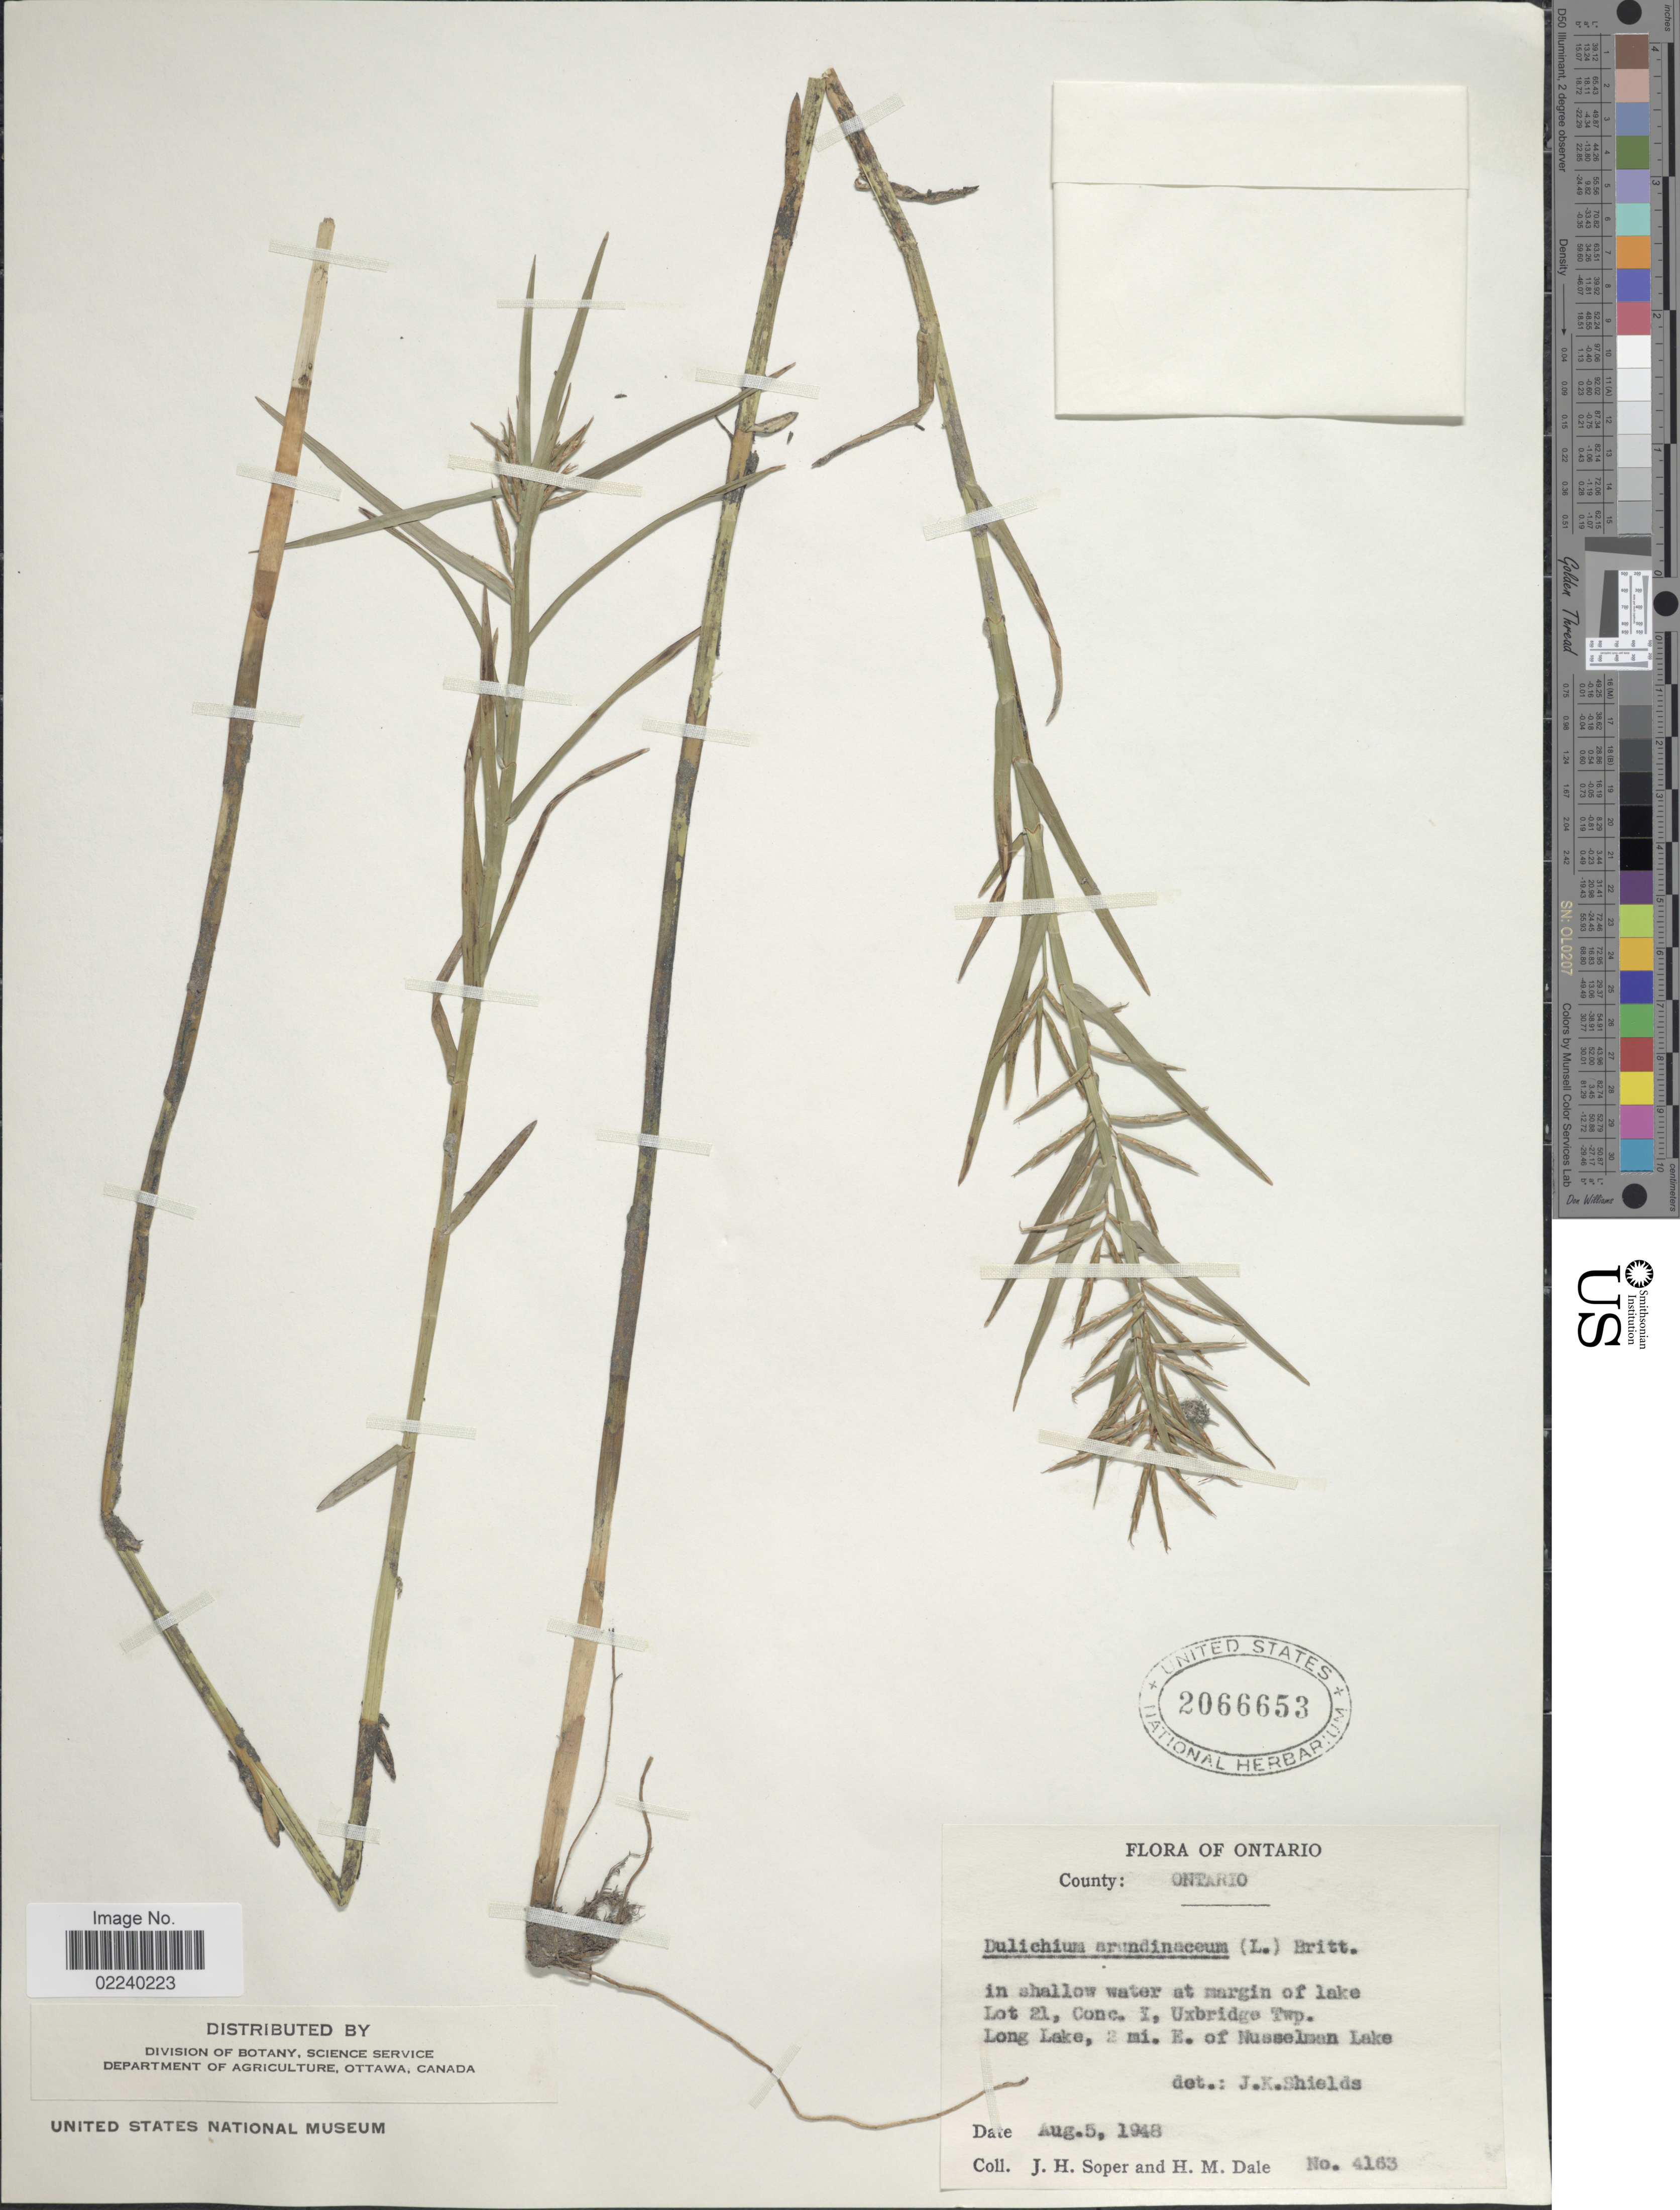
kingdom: Plantae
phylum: Tracheophyta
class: Liliopsida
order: Poales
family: Cyperaceae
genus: Dulichium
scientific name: Dulichium arundinaceum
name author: (L.) Britton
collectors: J. H. Soper & H. M. Dale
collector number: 4163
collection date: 1948-08-05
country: Canada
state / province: Ontario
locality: In shallow water at margin of lake Lot 21, Conc. 1. Uxbridge Twp. Long Lake, 2 mi. E. of Nusselman Lake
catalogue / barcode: US 2066653